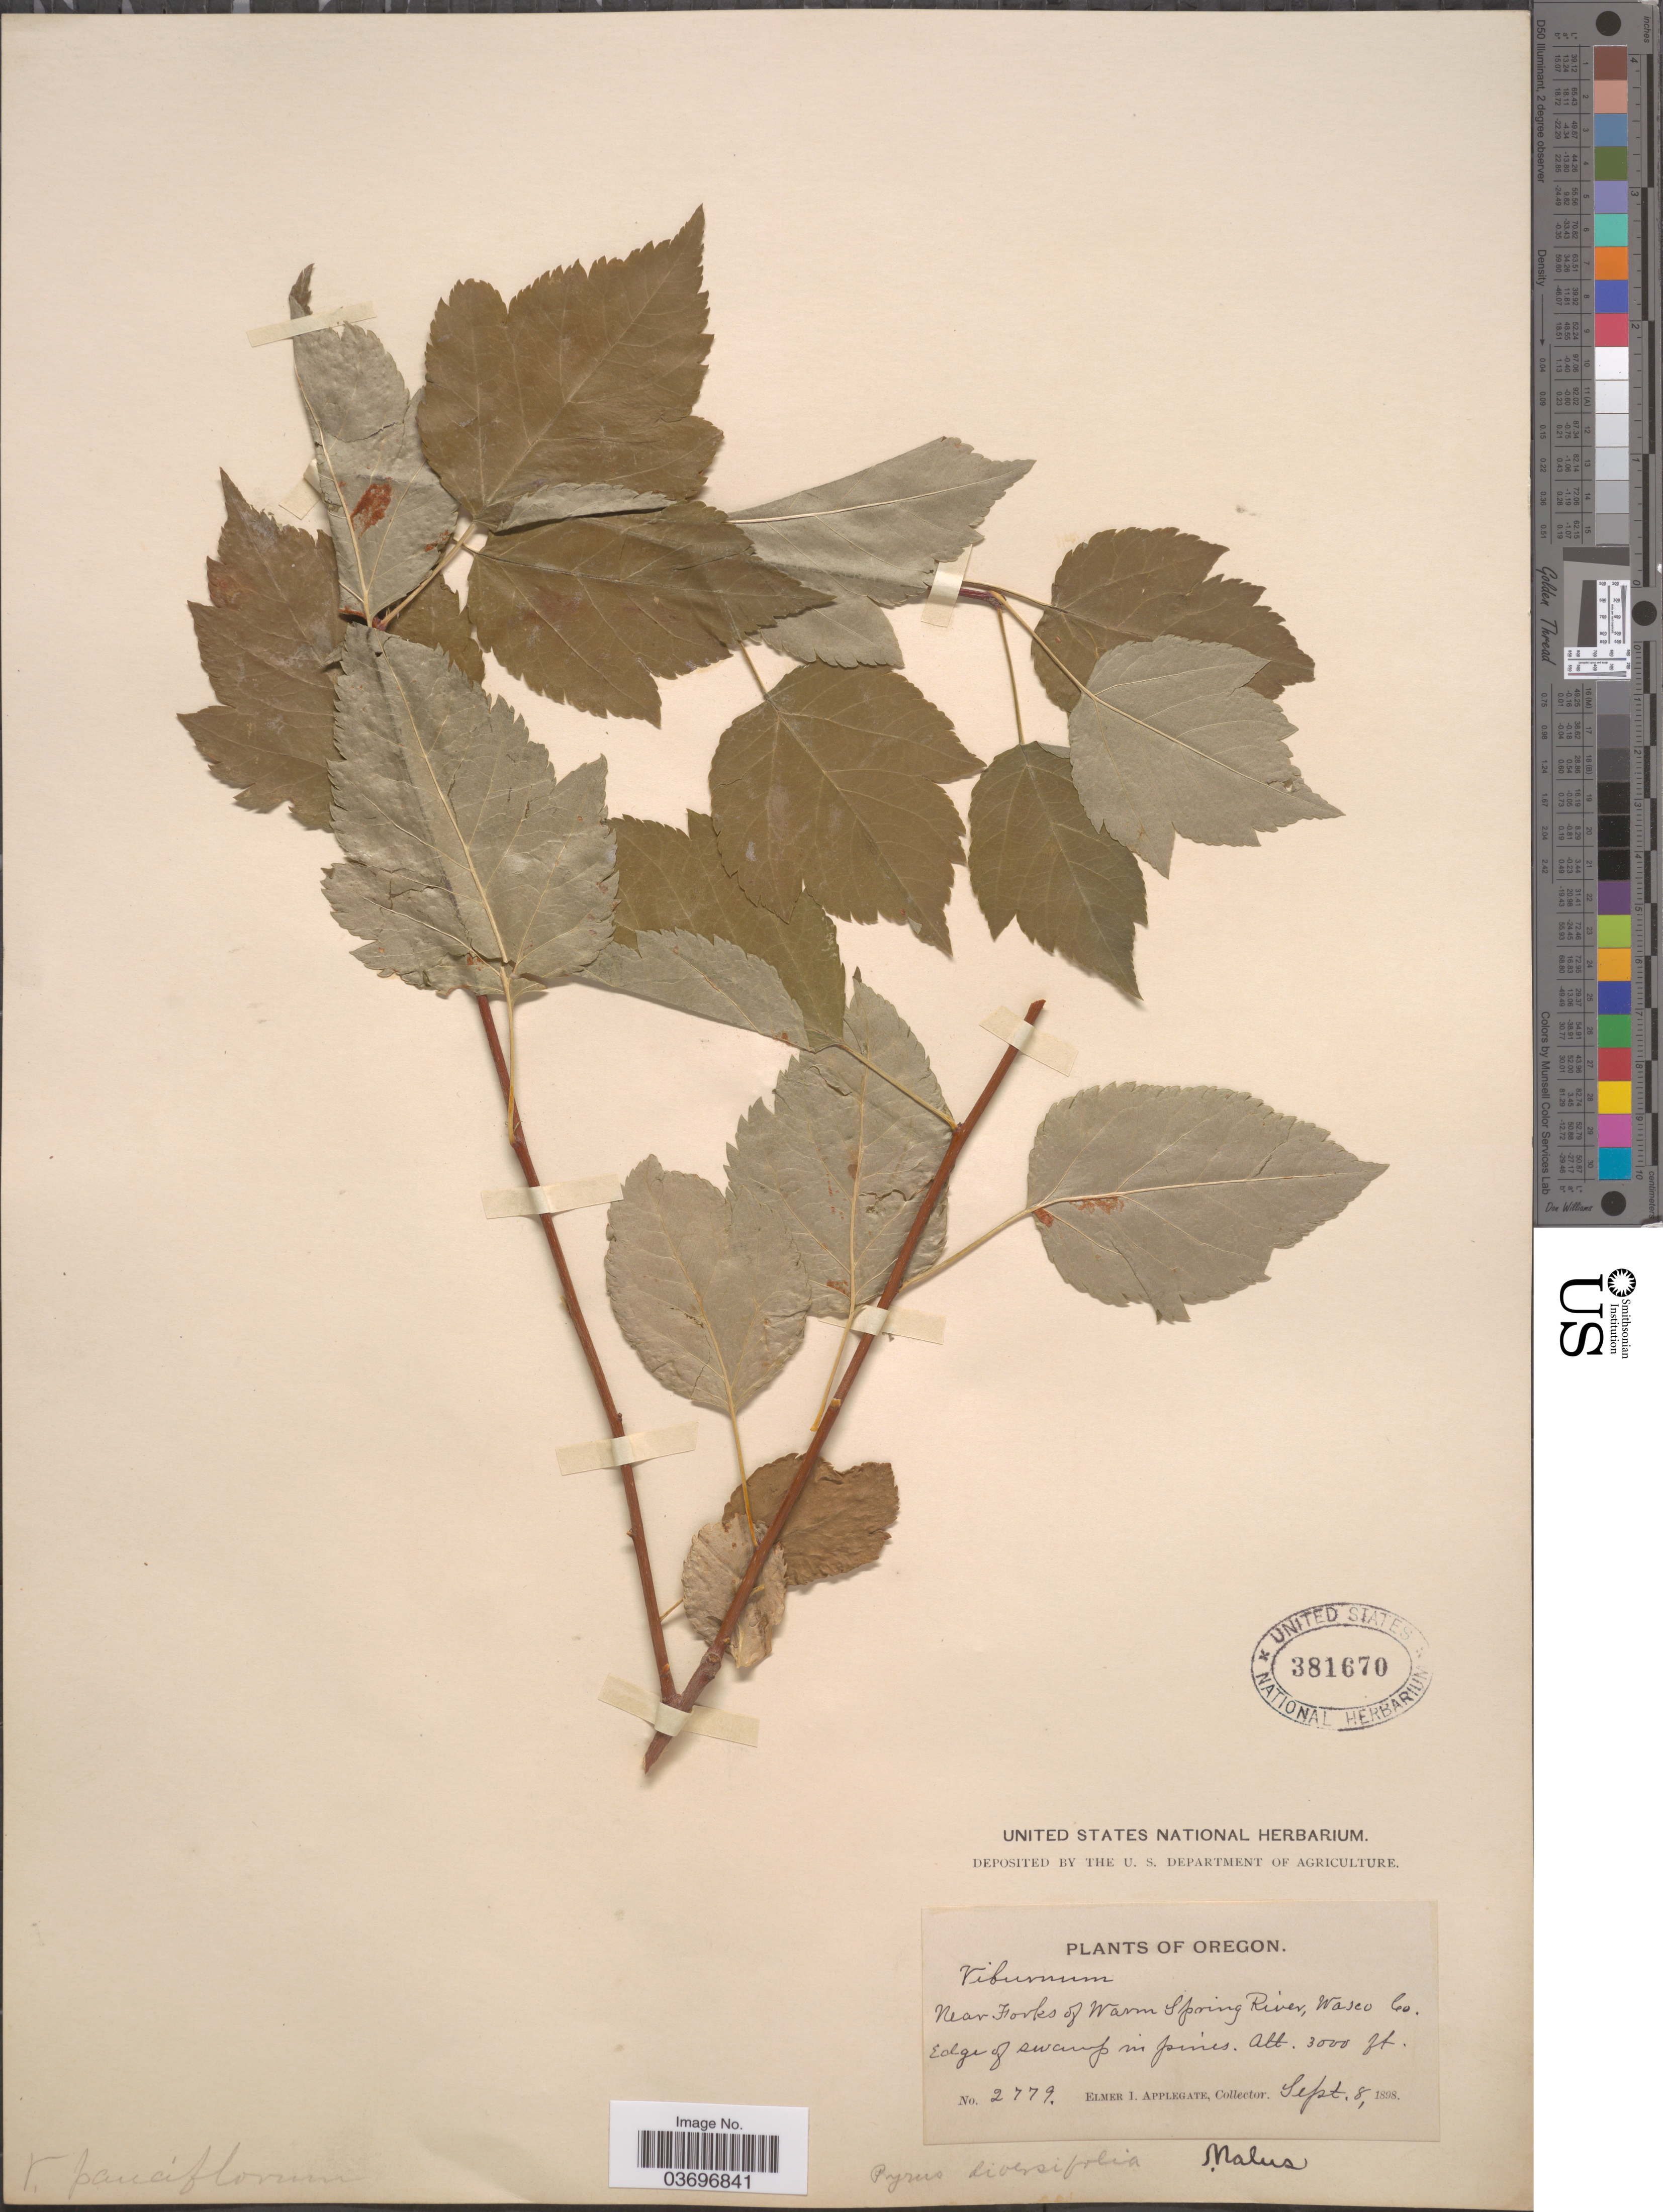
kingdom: Plantae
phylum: Tracheophyta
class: Magnoliopsida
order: Rosales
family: Rosaceae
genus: Malus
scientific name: Malus fusca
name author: (Raf.) C.K. Schneid.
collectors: E. I. Applegate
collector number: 2779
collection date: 1898-09-08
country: United States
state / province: Oregon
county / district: Wasco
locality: Near Forks of Warm Spring River, Wasco Co.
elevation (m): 914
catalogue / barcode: US 381670